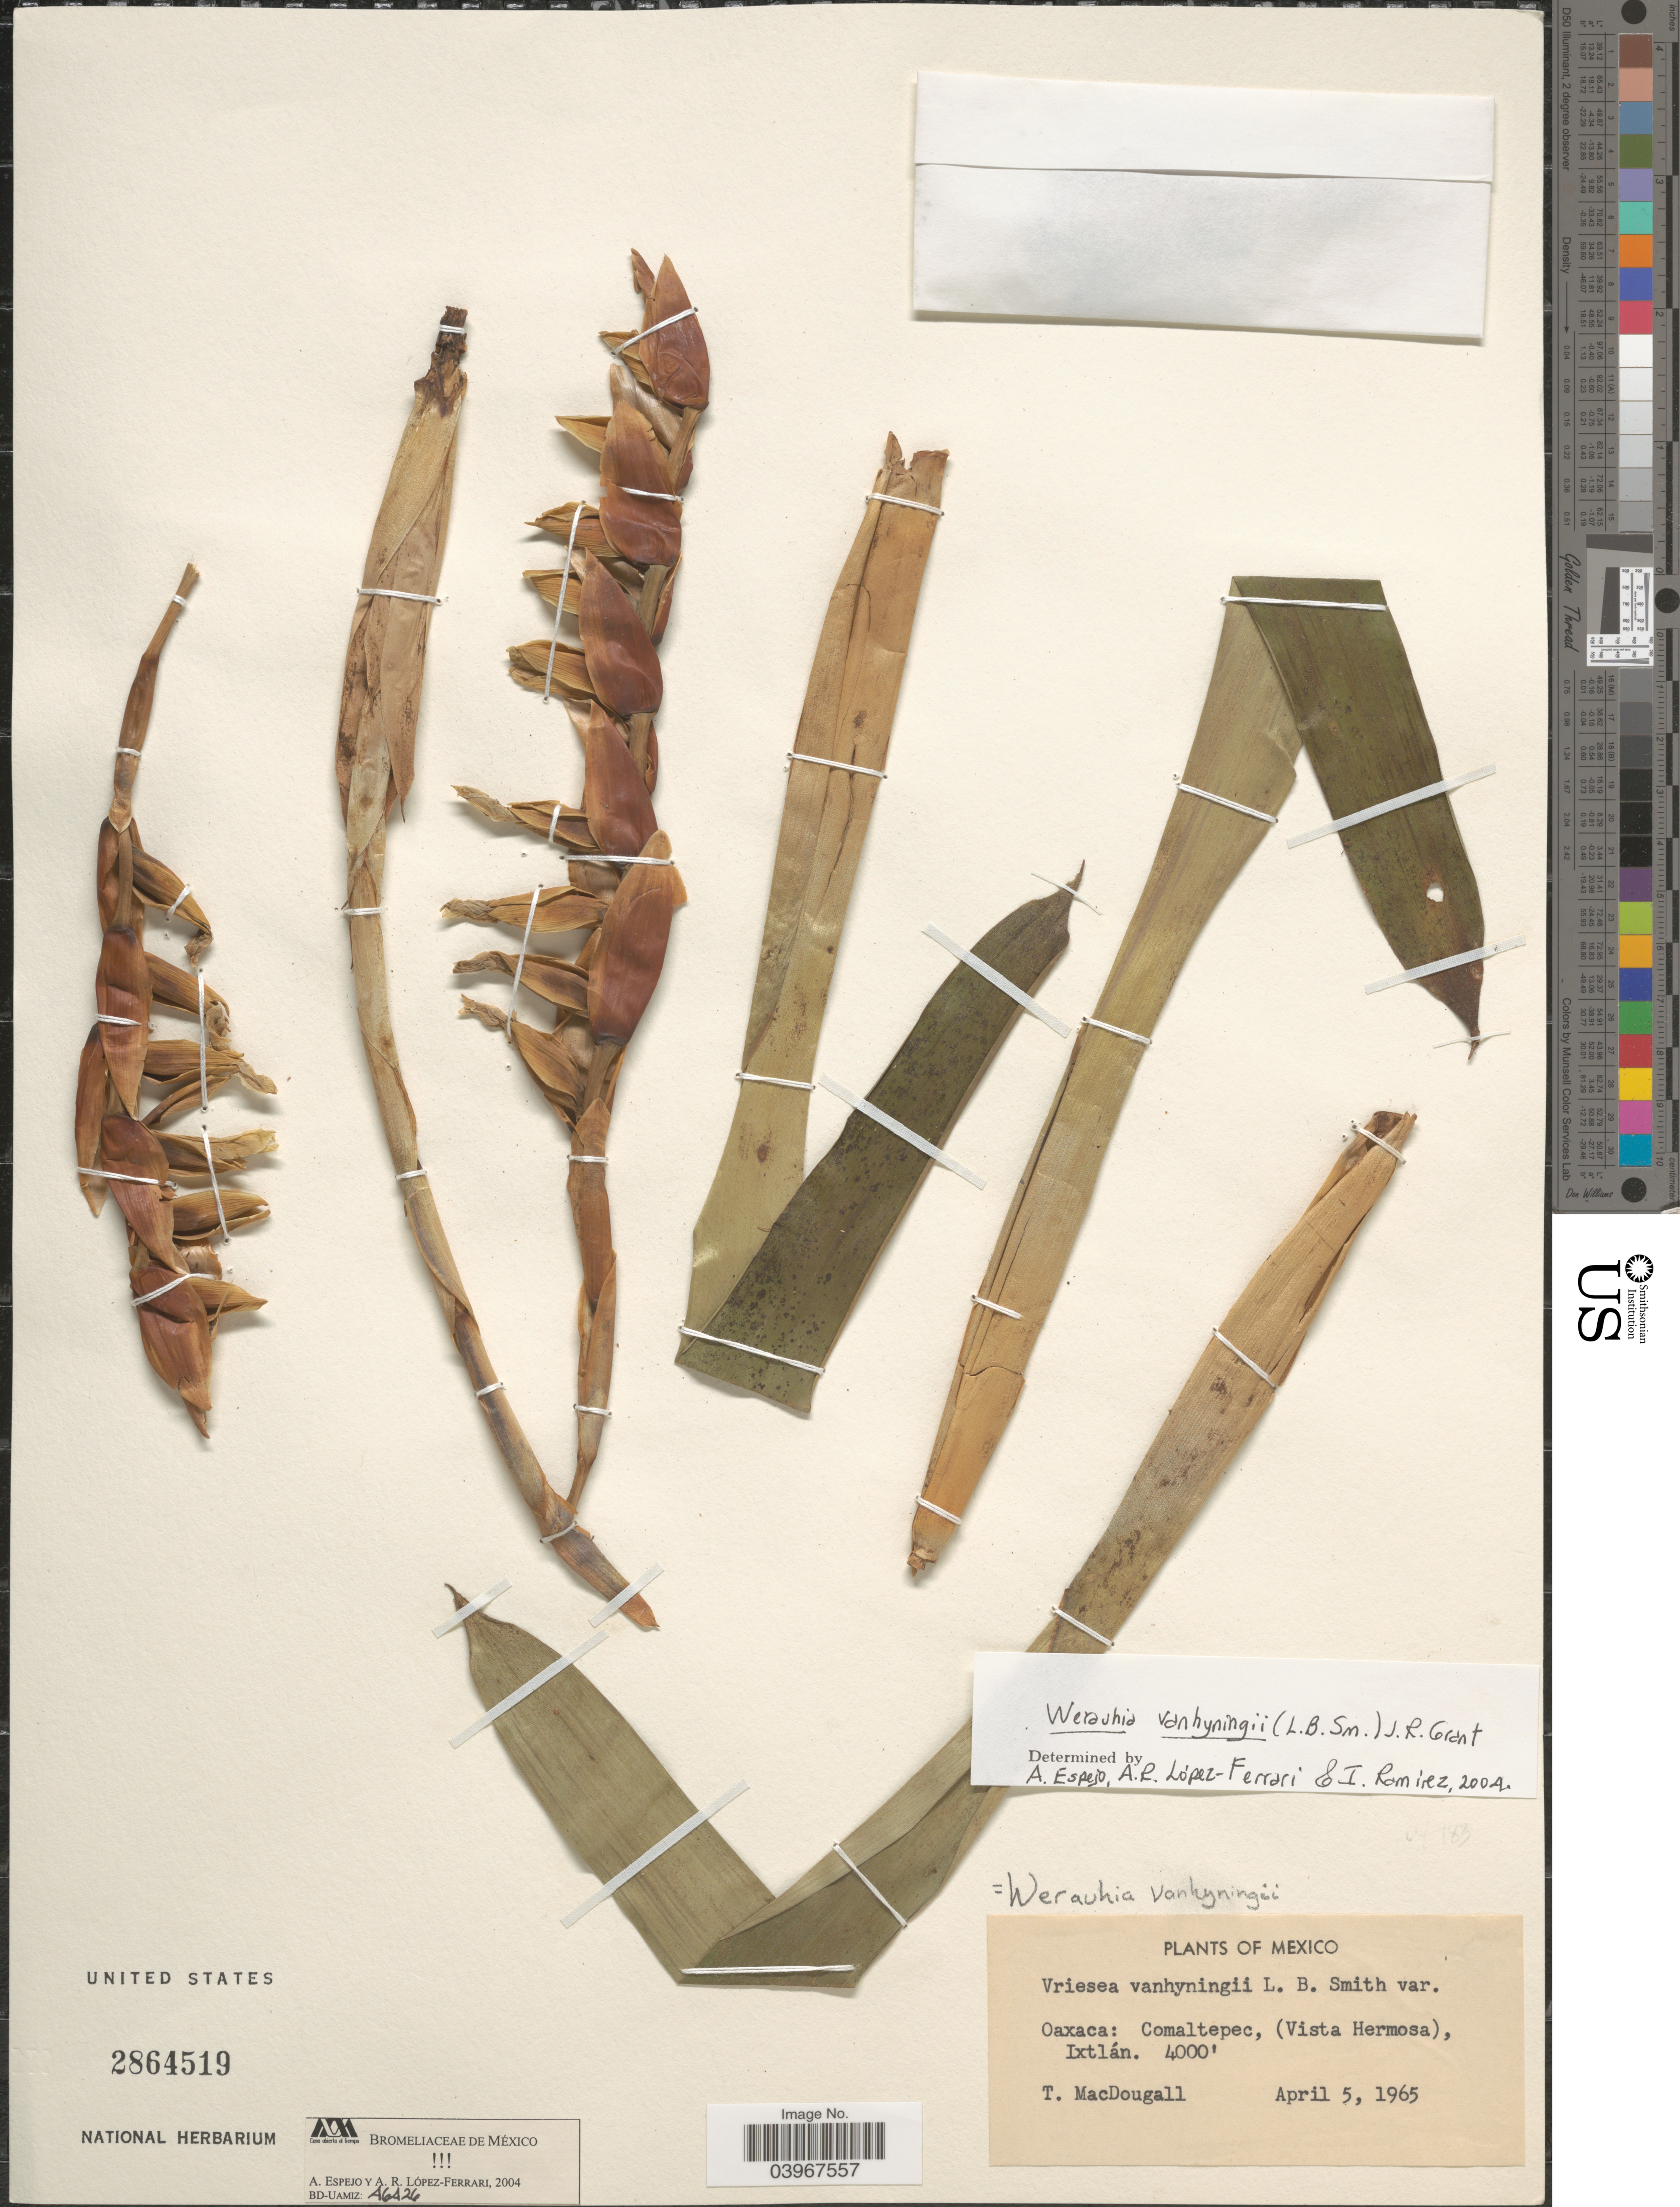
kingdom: Plantae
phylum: Tracheophyta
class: Liliopsida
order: Poales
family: Bromeliaceae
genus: Werauhia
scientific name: Werauhia vanhyningii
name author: (L.B. Sm.) J.R. Grant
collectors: T. B. MacDougall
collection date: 1965-04-05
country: Mexico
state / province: Oaxaca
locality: Comaltepec, (Vista Hermosa), Ixtlán.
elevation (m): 1219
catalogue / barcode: US 2864519